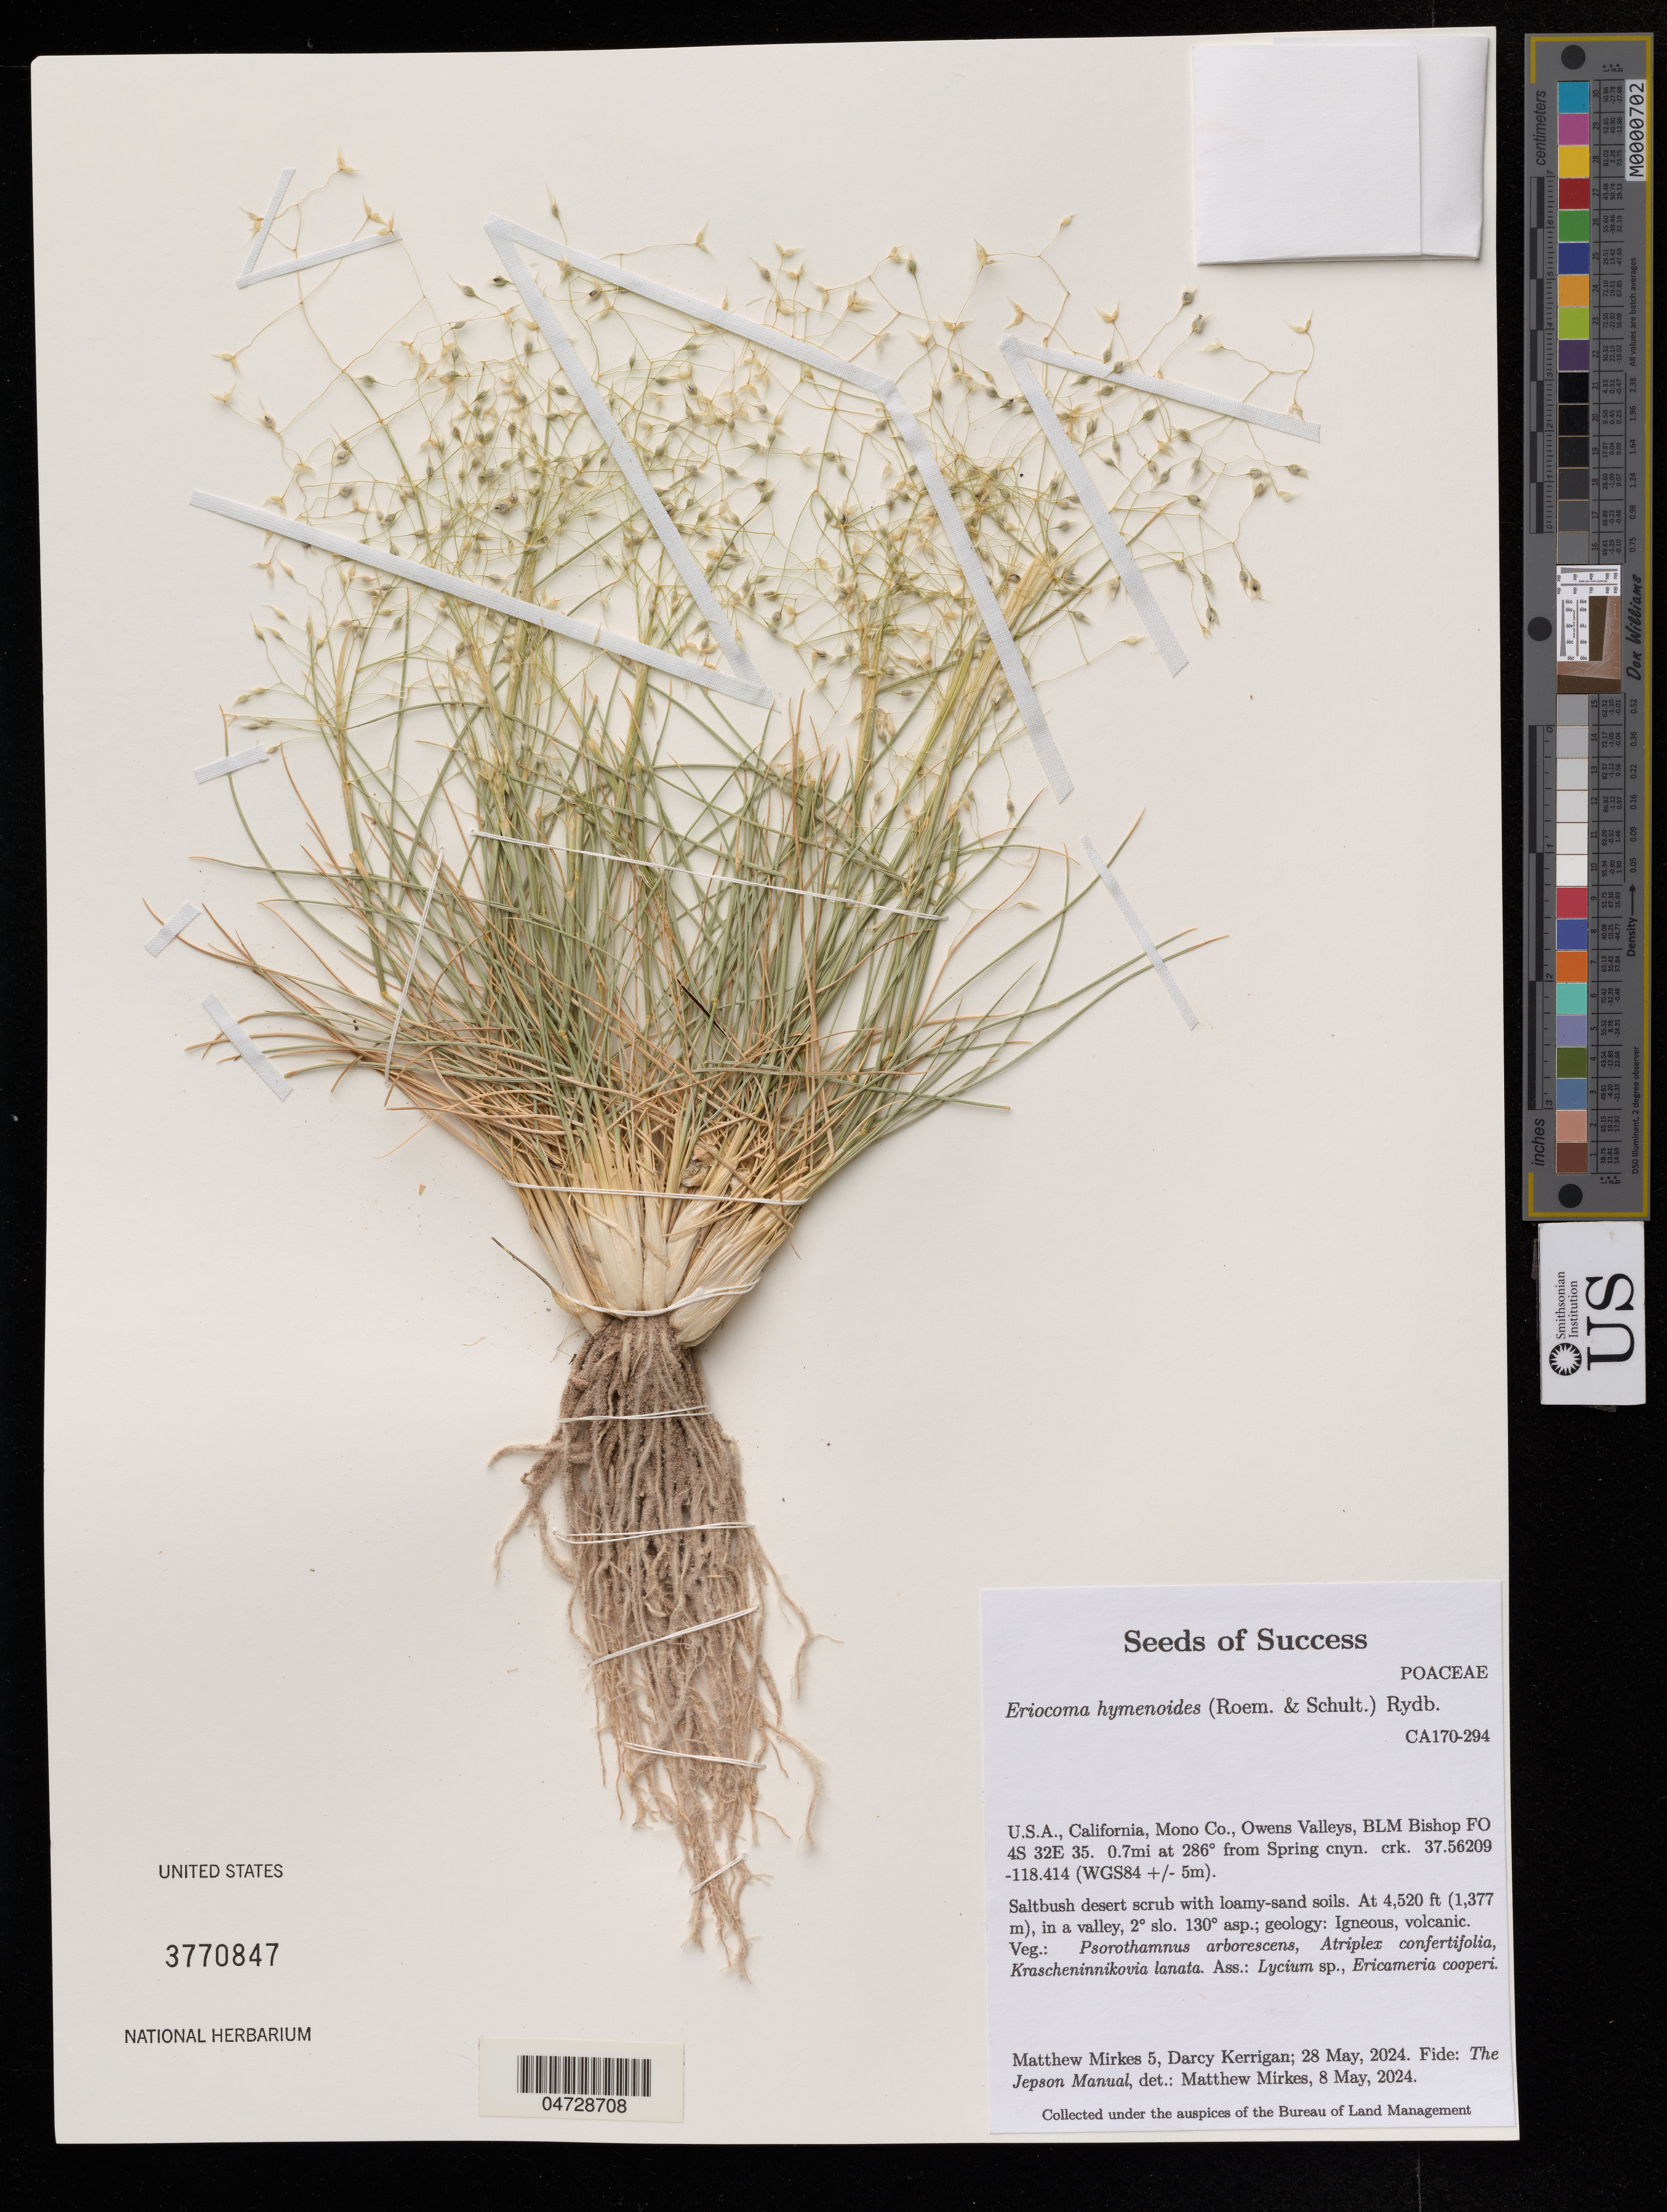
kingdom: Plantae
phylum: Tracheophyta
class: Liliopsida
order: Poales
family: Poaceae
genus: Eriocoma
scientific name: Eriocoma hymenoides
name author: (Roem. & Schult.) Rydb.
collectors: M. Mirkes & D. Kerrigan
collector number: CA170-294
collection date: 2024-05-28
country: United States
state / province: California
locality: Mono Co., Owens Valleys, BLM Bishop FO.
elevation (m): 5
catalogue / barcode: US 3770847